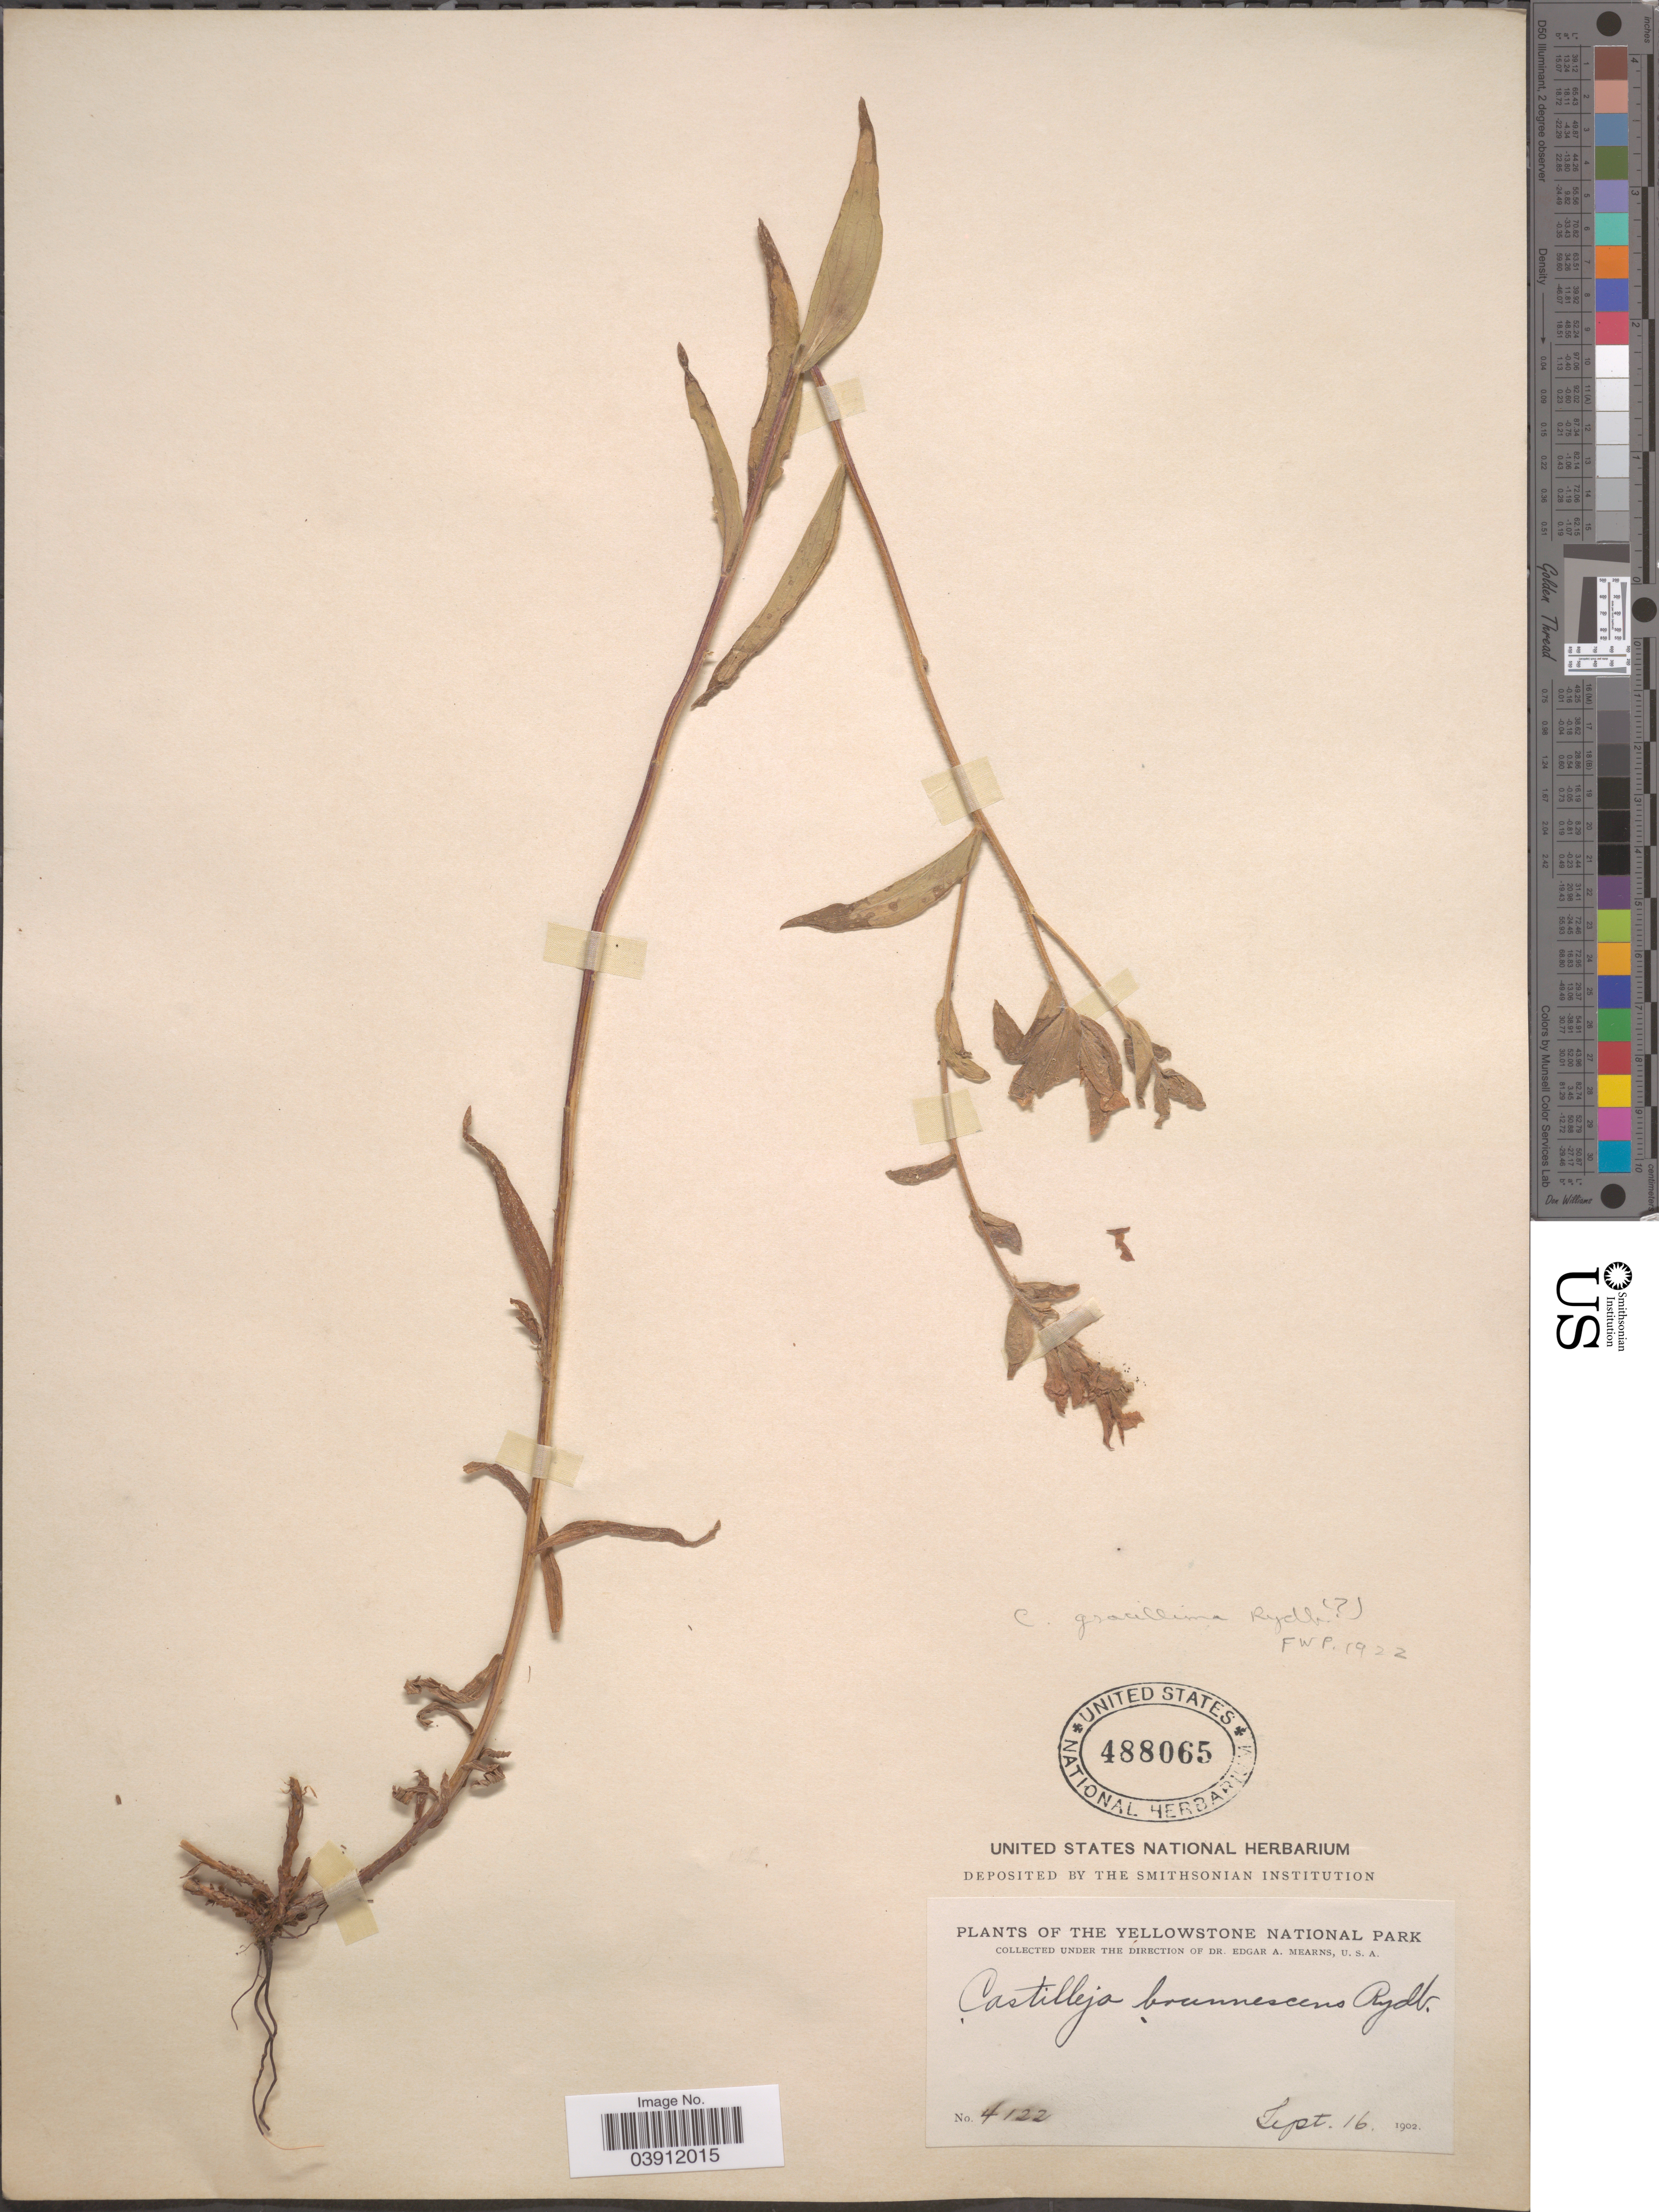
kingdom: Plantae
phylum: Tracheophyta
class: Magnoliopsida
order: Lamiales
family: Orobanchaceae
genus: Castilleja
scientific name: Castilleja gracillima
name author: Rydb.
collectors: E. A. Mearns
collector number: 4122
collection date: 1902-09-16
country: United States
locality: The Yellowstone National Park.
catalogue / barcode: US 488065